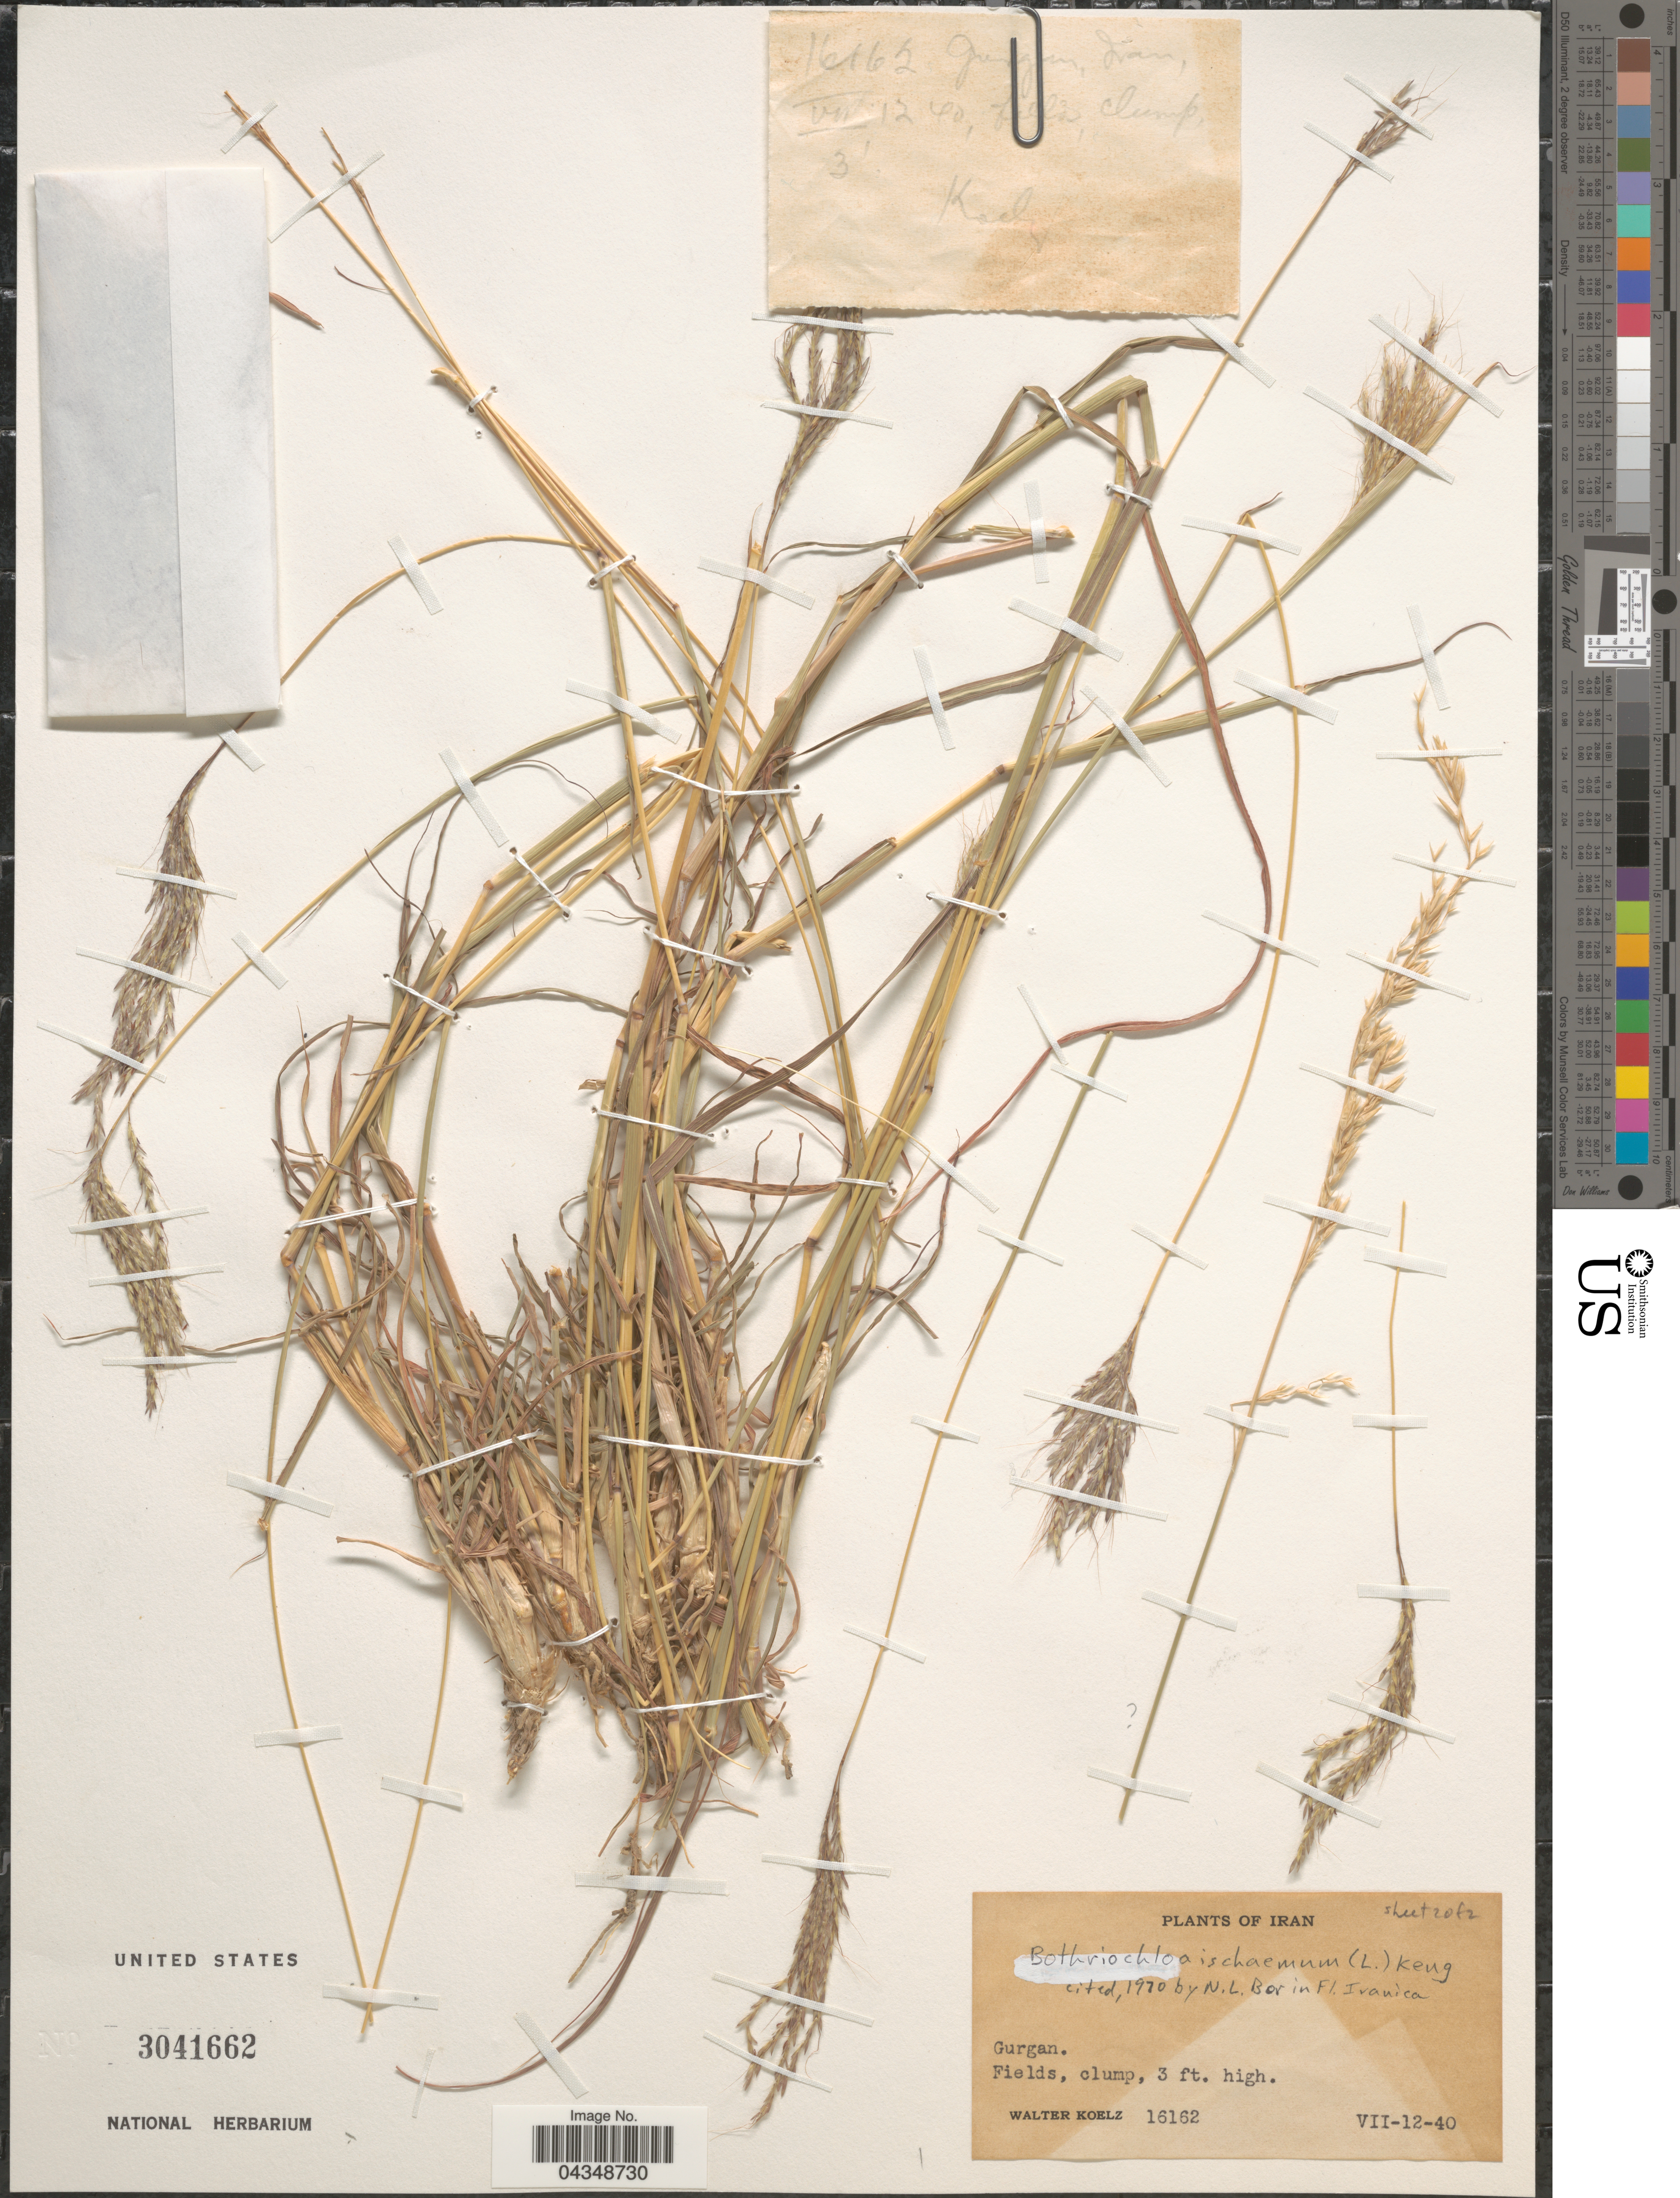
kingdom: Plantae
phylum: Tracheophyta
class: Liliopsida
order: Poales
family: Poaceae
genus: Bothriochloa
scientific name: Bothriochloa ischaemum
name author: (L.) Keng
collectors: W. N. Koelz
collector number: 16162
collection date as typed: Transcribed d/m/y: 12/7/40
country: Iran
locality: Gurgan.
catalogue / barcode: US 3041662